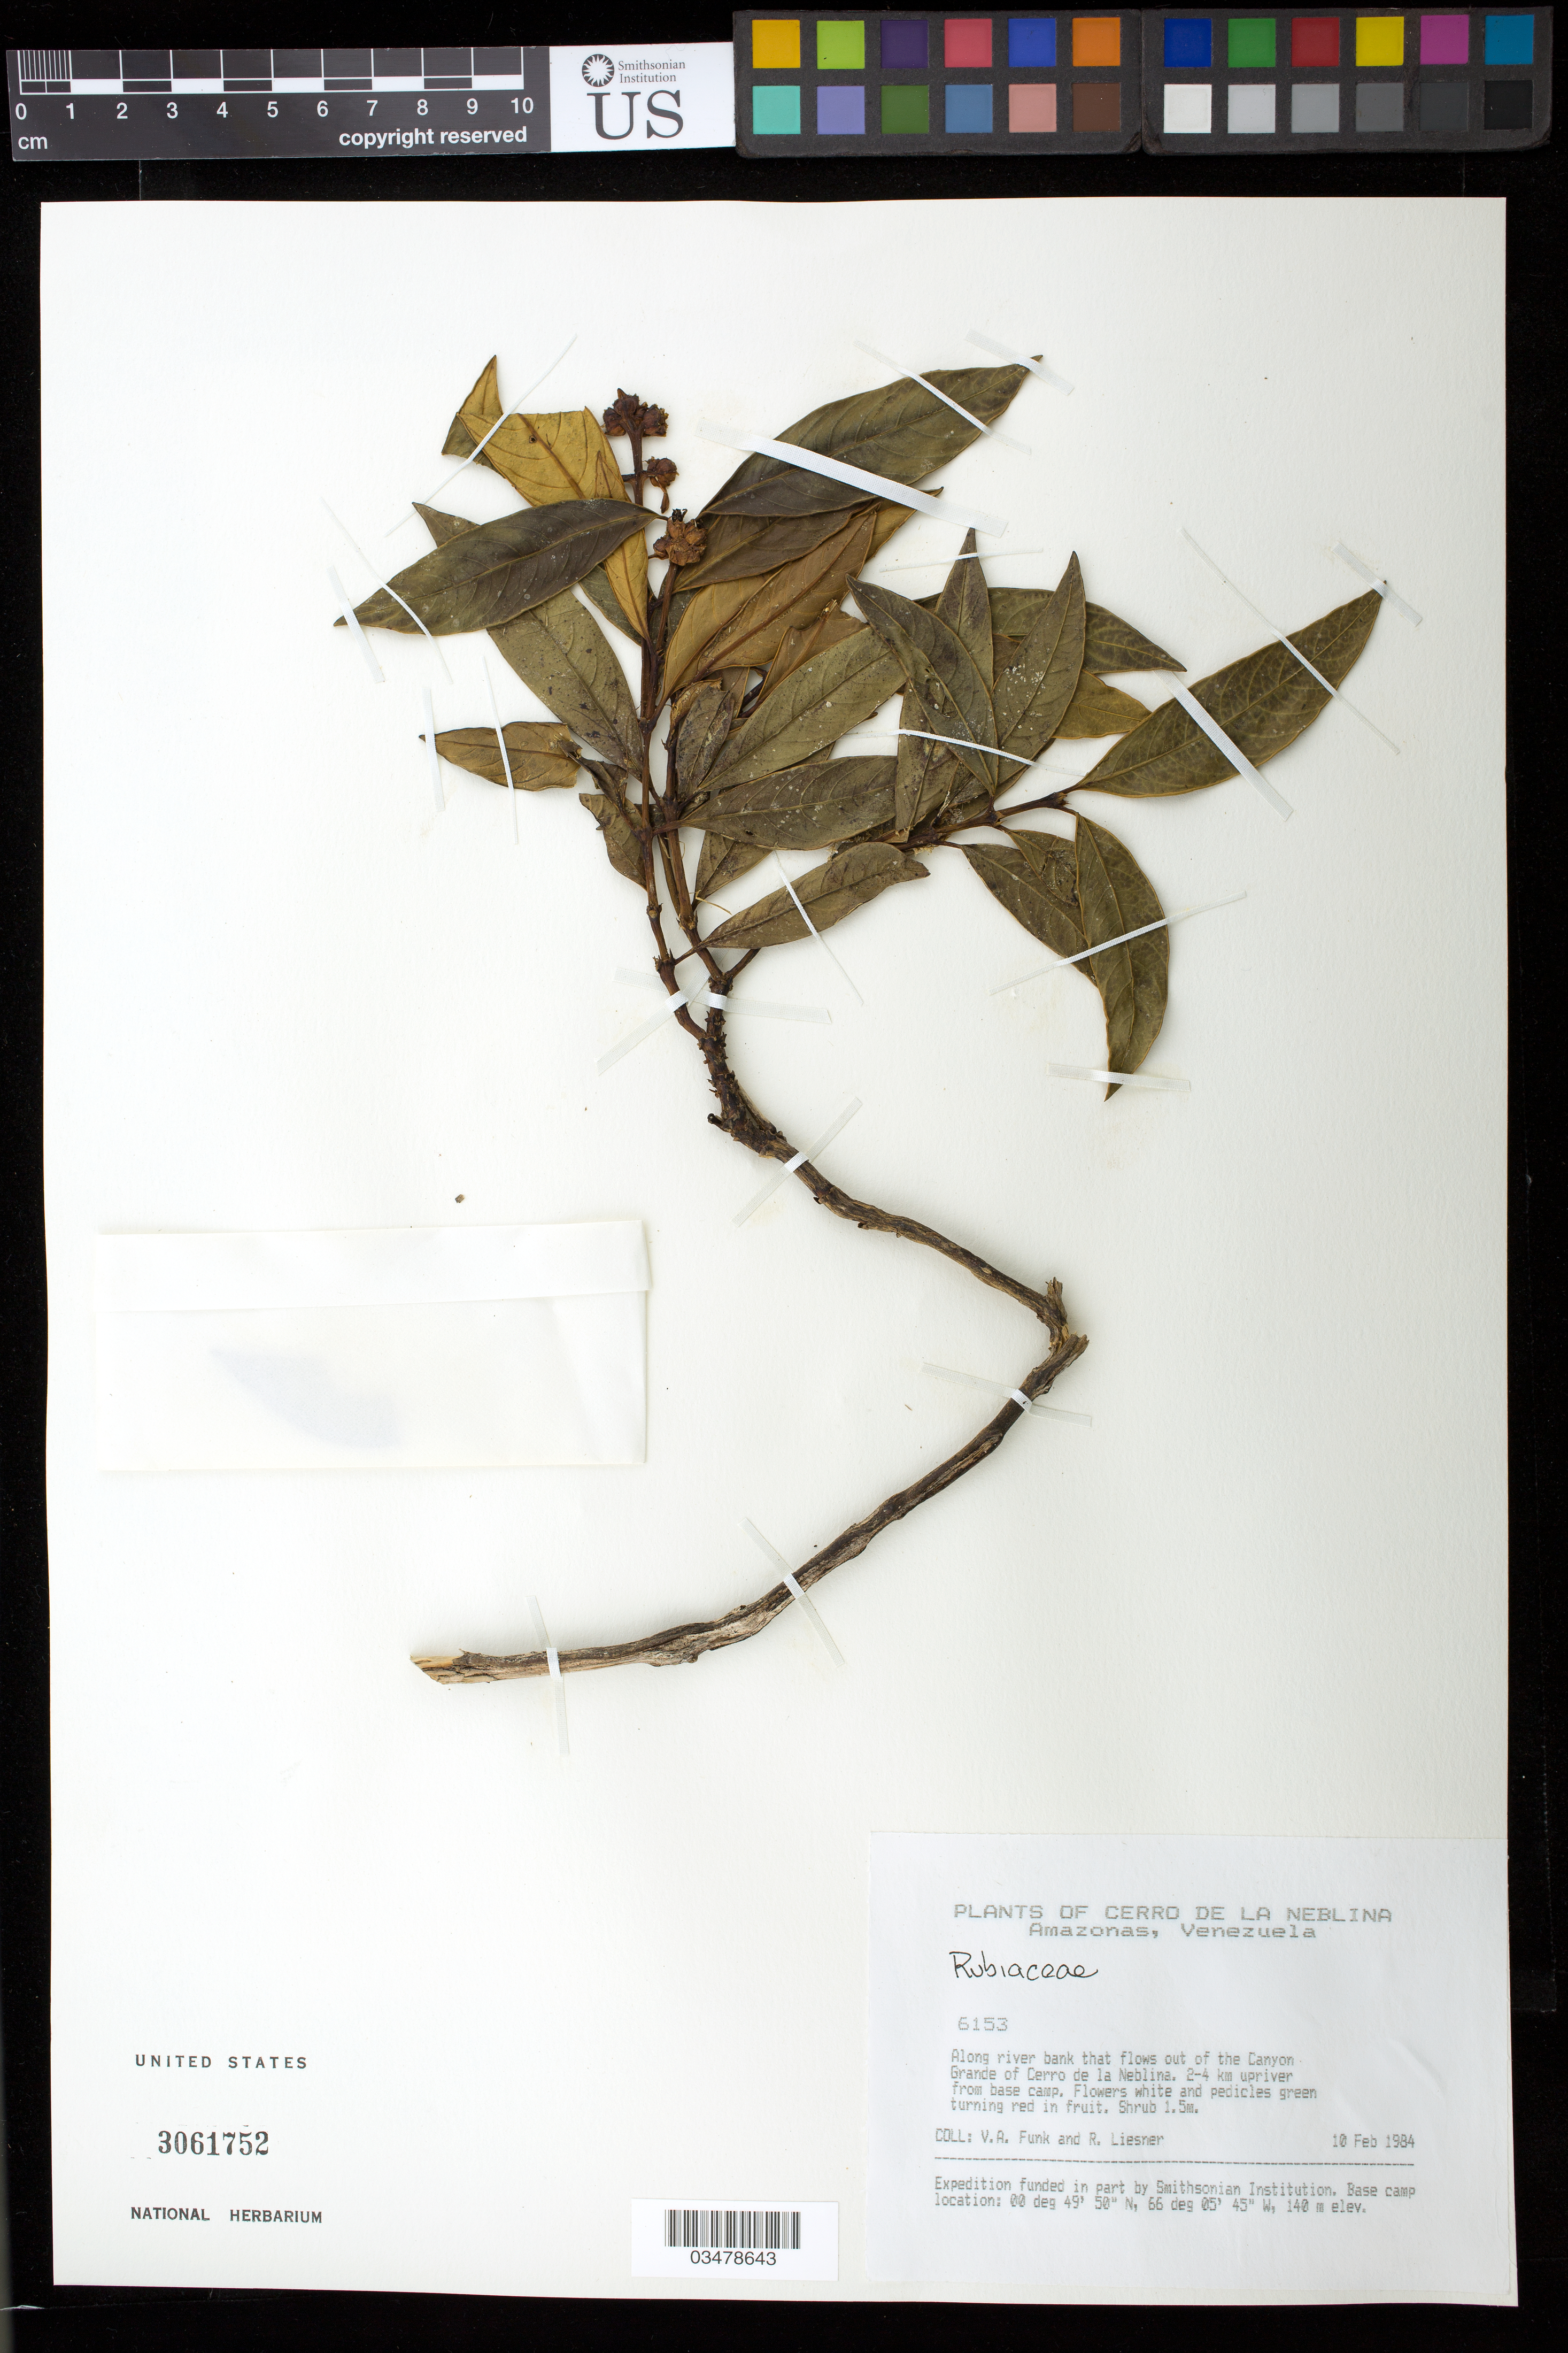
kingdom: Plantae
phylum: Tracheophyta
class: Magnoliopsida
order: Gentianales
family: Rubiaceae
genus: Palicourea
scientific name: Palicourea lourteigiana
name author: (Steyerm.) Borhidi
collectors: V. Funk & R. L. Liesner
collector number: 6153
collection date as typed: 10 Feb 1984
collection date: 1984-02-10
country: Venezuela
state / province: Amazonas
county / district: Río Negro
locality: Canyon Grande, Cerro de la Neblina, 2-4 km upriver from base camp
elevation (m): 140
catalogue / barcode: US 3061752